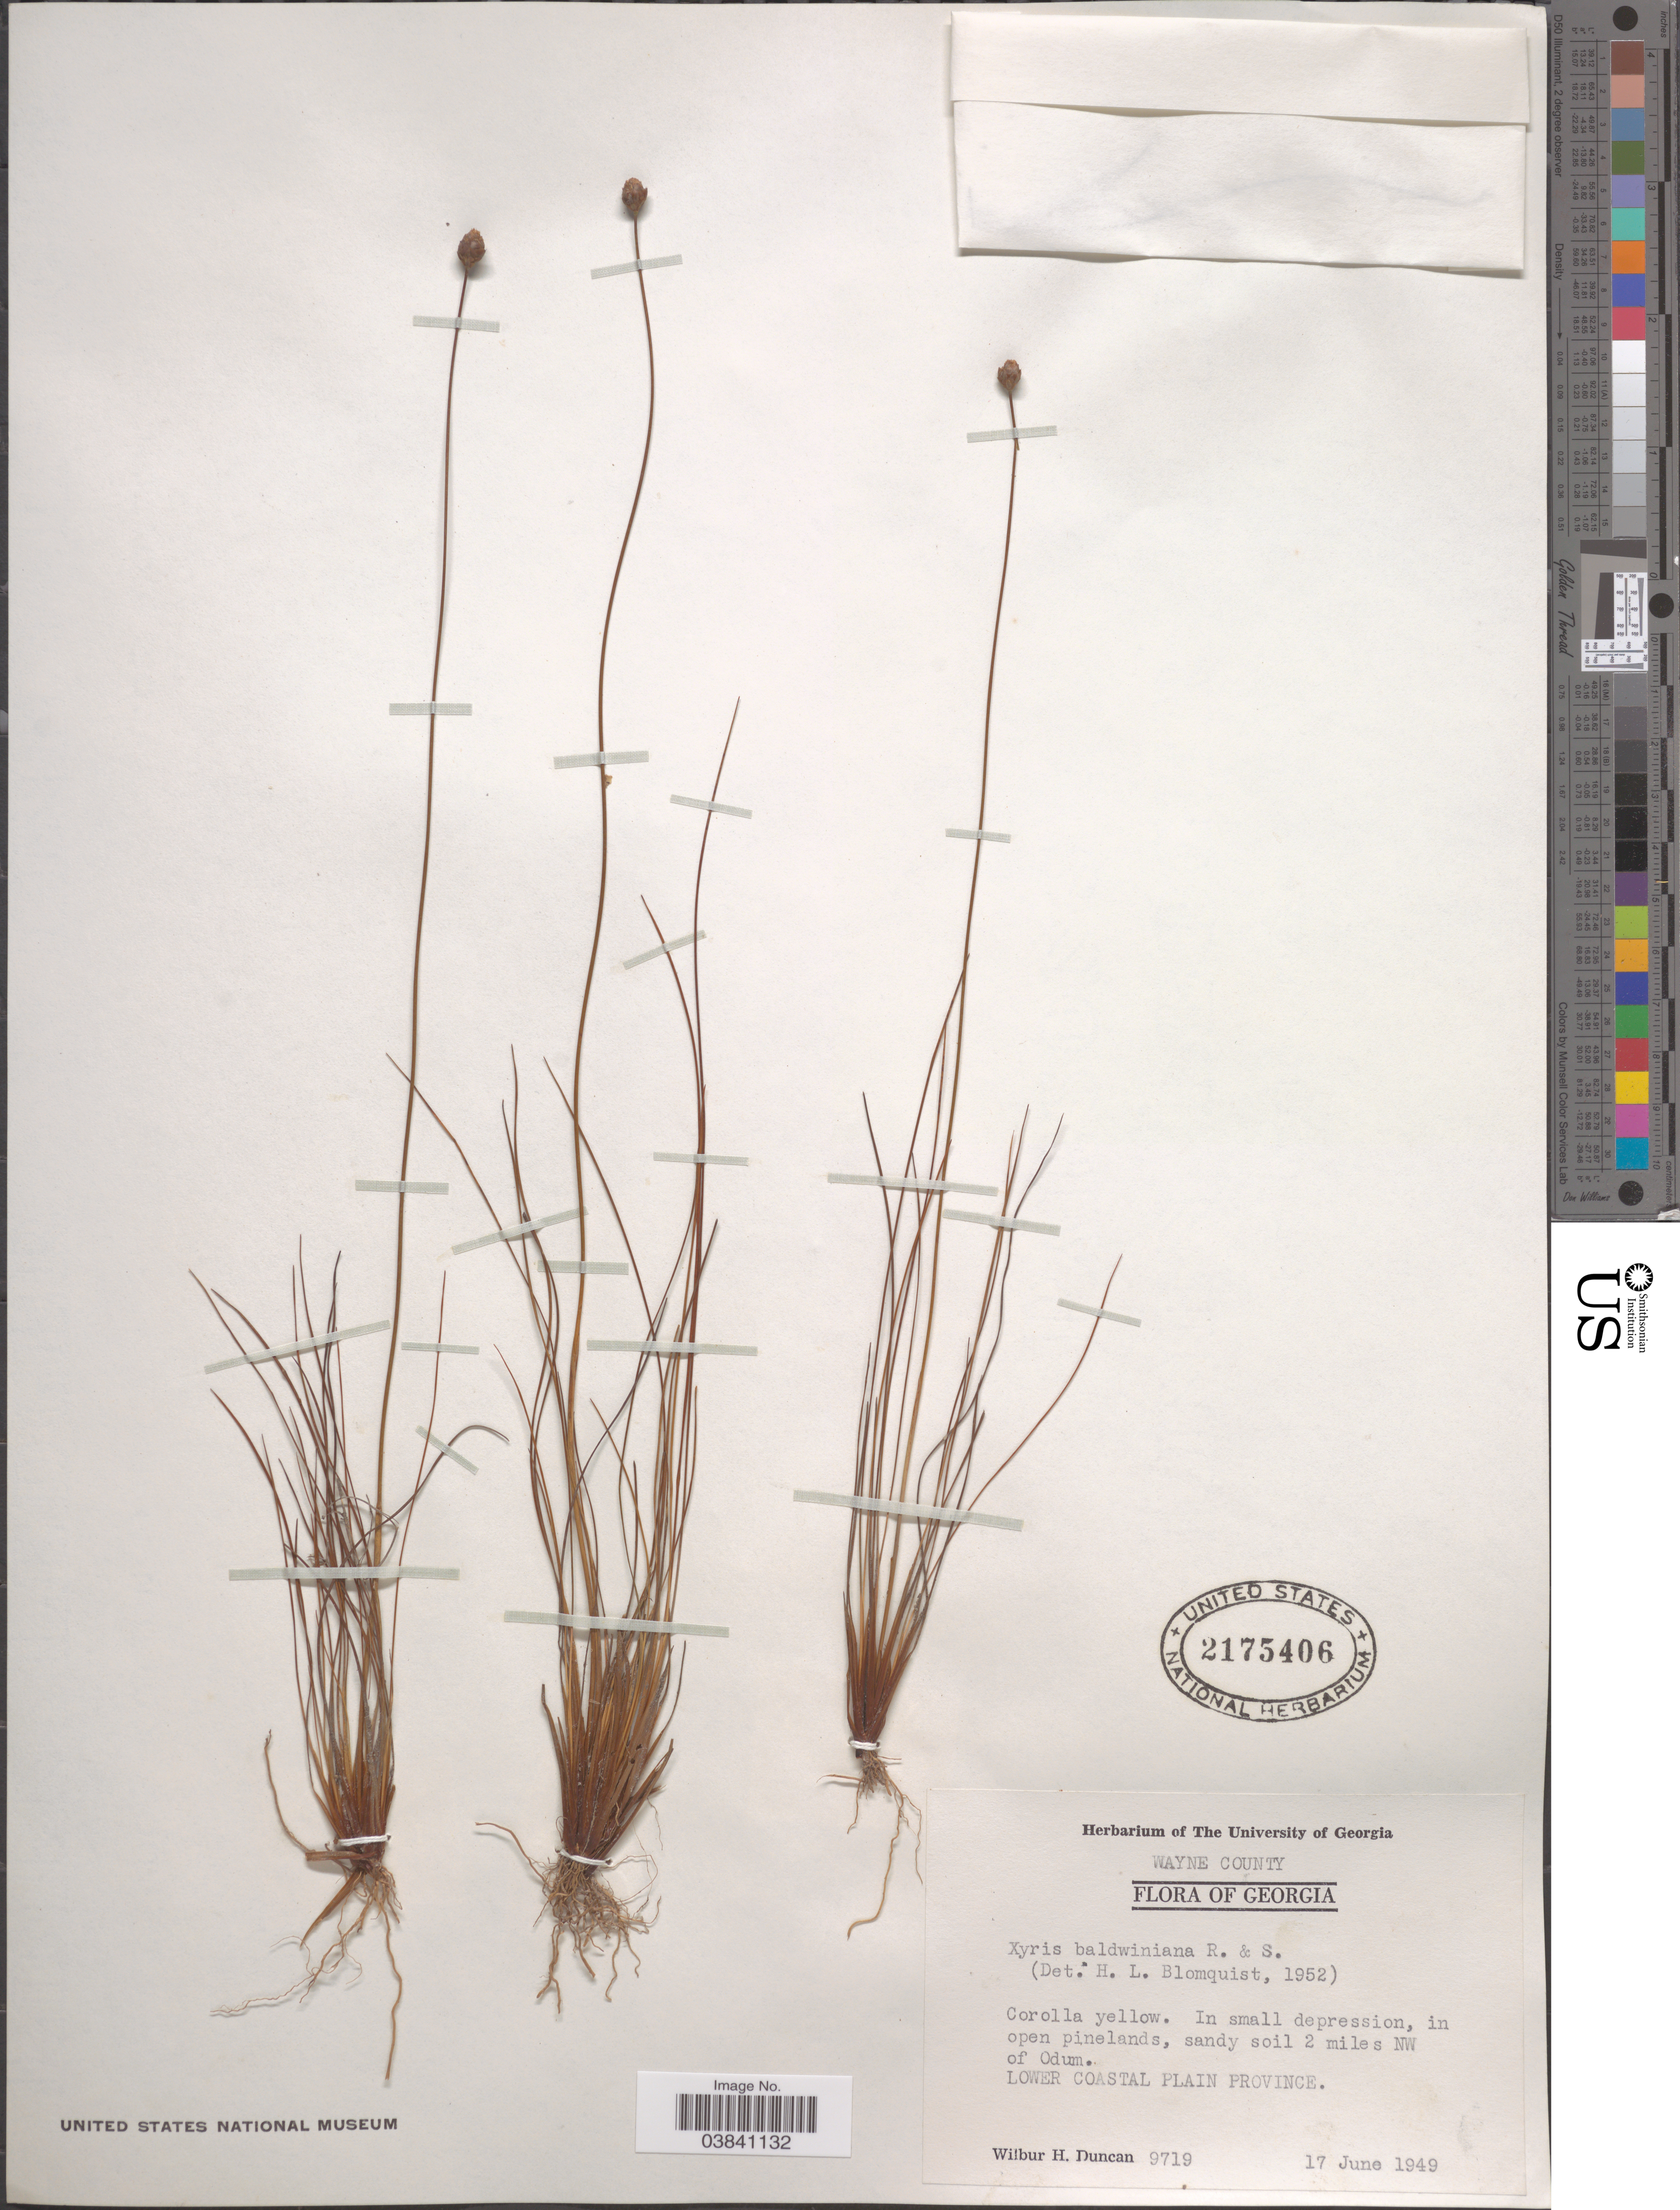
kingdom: Plantae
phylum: Tracheophyta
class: Liliopsida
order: Poales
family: Xyridaceae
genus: Xyris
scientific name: Xyris baldwiniana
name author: Schult.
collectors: W. H. Duncan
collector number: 9719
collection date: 1949-06-17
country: United States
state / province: Georgia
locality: Wayne County. In open pinelands, sandy soil 2 miles NW of Odum. Lower Coastal Plain Province.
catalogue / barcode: US 2175406